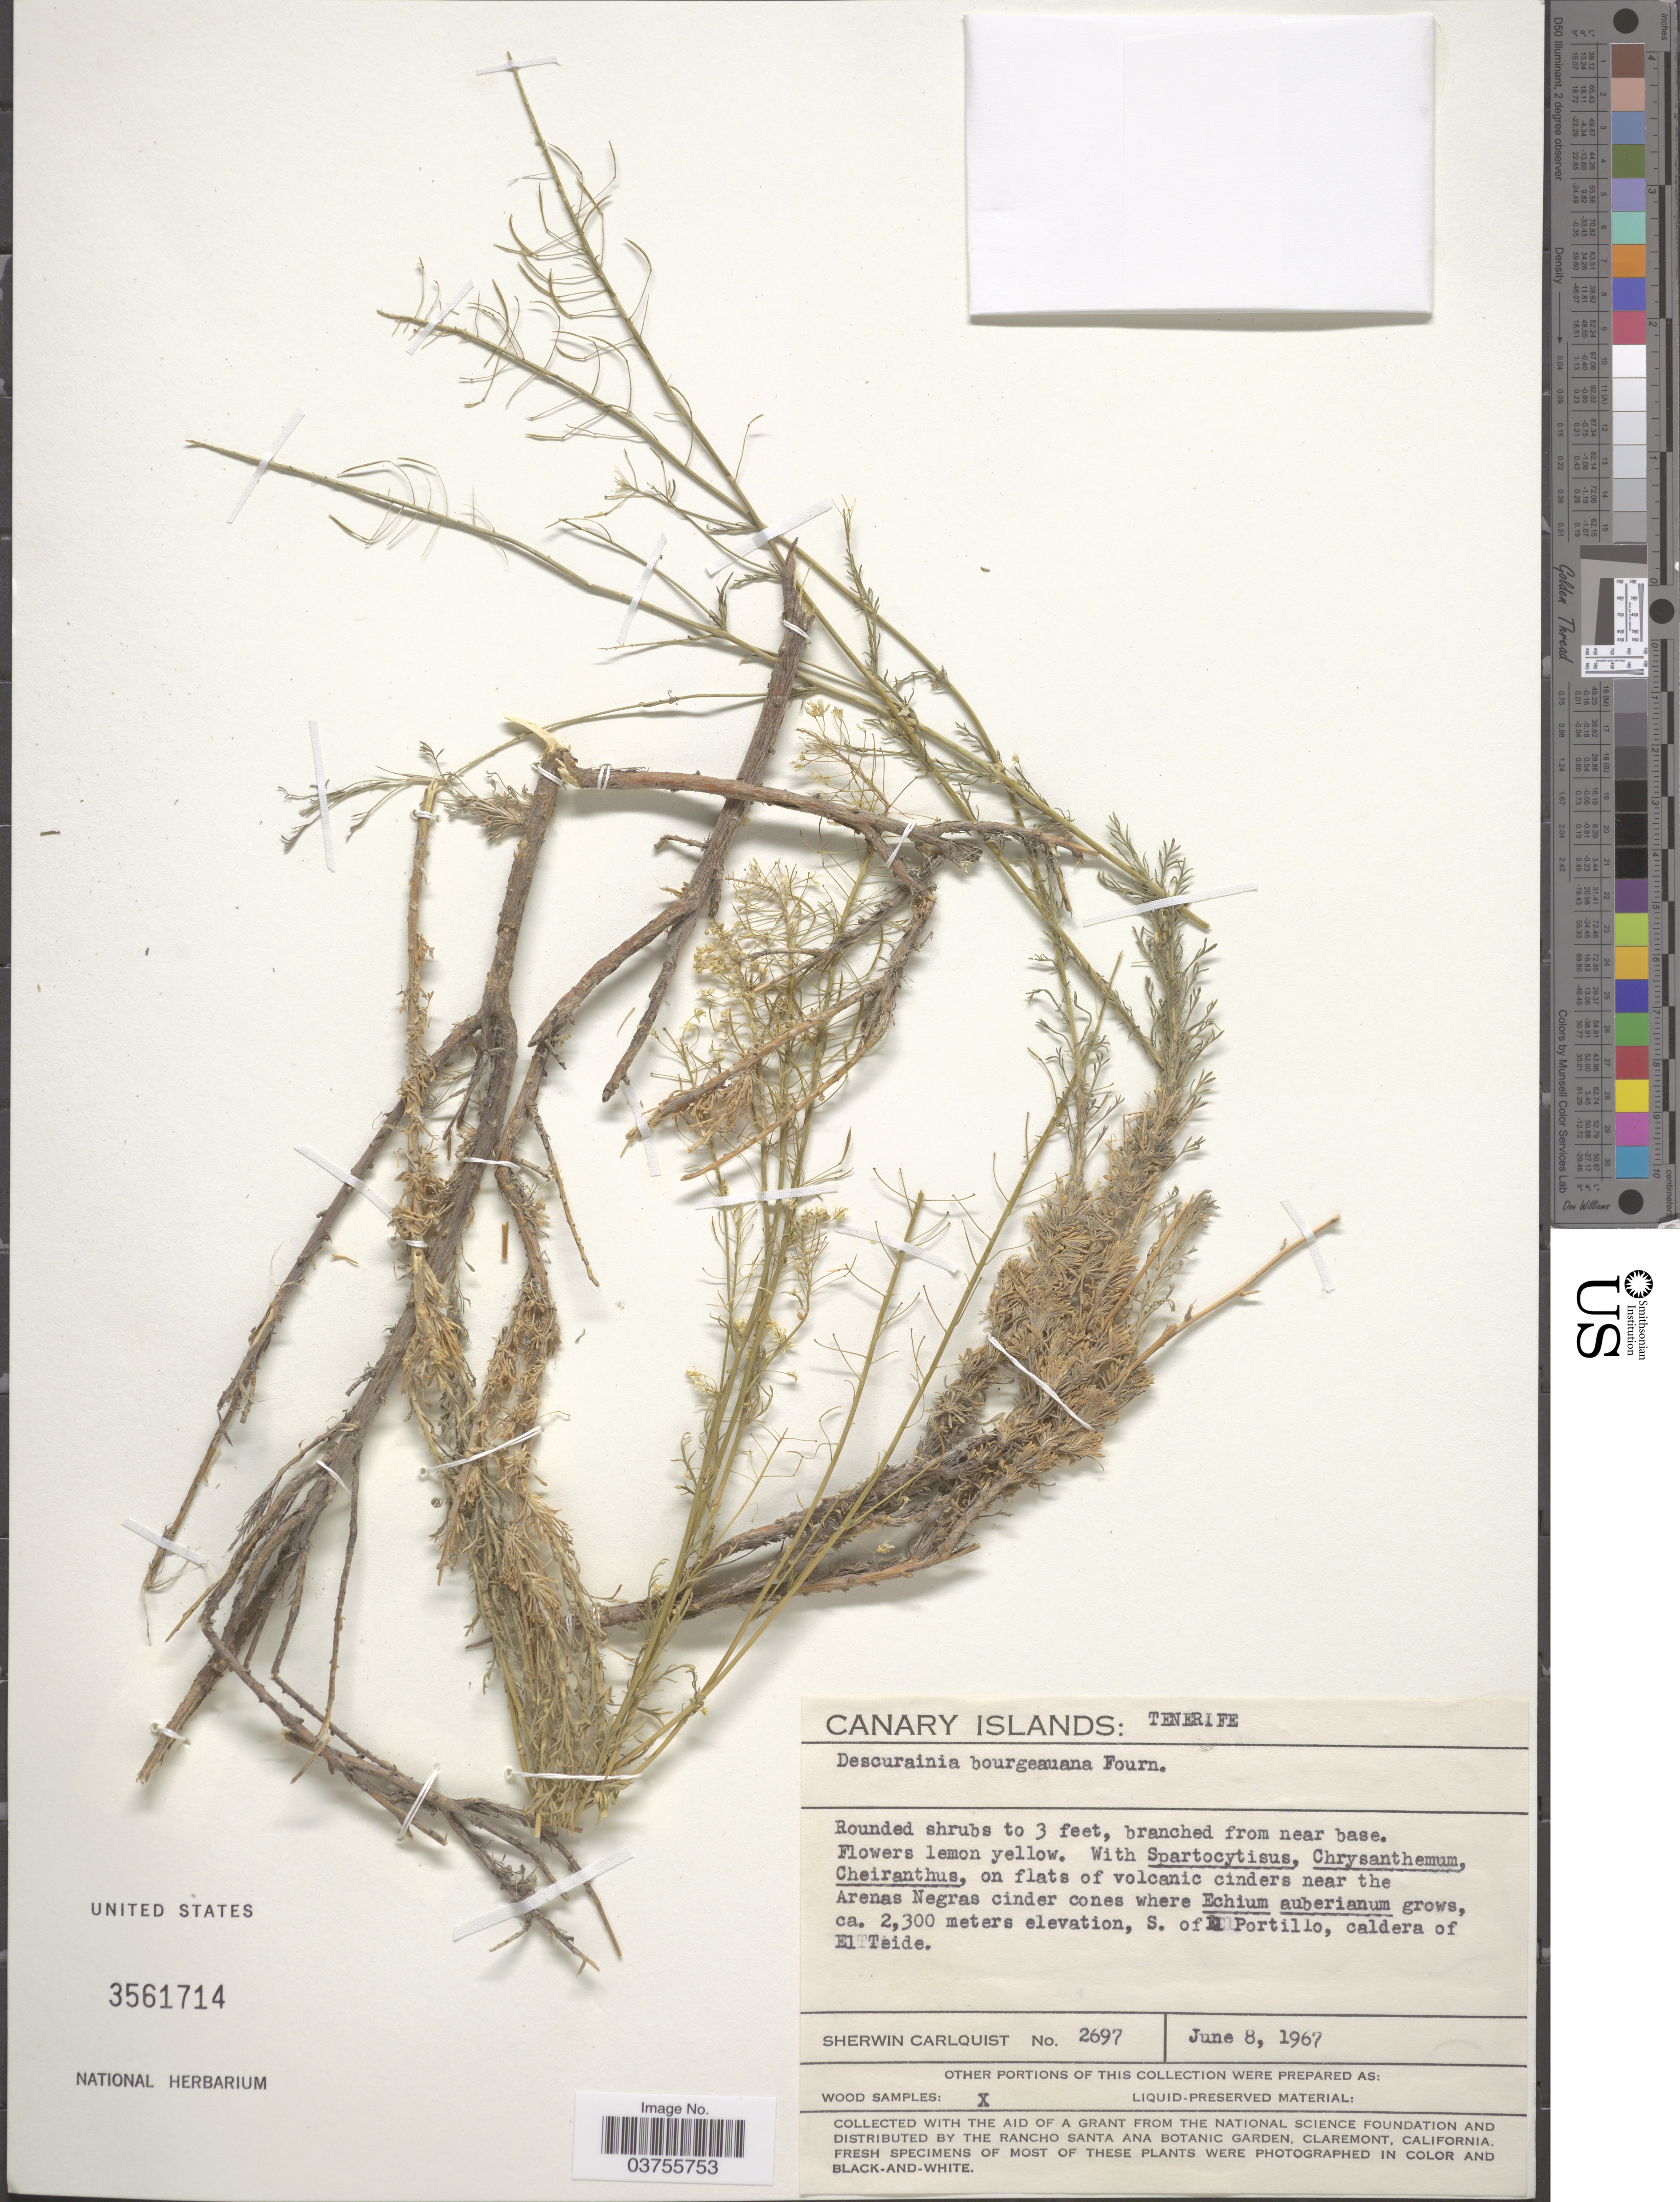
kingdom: Plantae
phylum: Tracheophyta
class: Magnoliopsida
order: Brassicales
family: Brassicaceae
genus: Descurainia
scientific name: Descurainia bourgaeana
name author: (E. Fourn.) Webb ex O.E. Schulz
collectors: S. Carlquist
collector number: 2697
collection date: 1967-06-08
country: Spain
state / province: Canarias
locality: Canary Islands: Tenerife. S. of El Portillo, caldera of El Teide.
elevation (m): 2300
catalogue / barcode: US 3561714